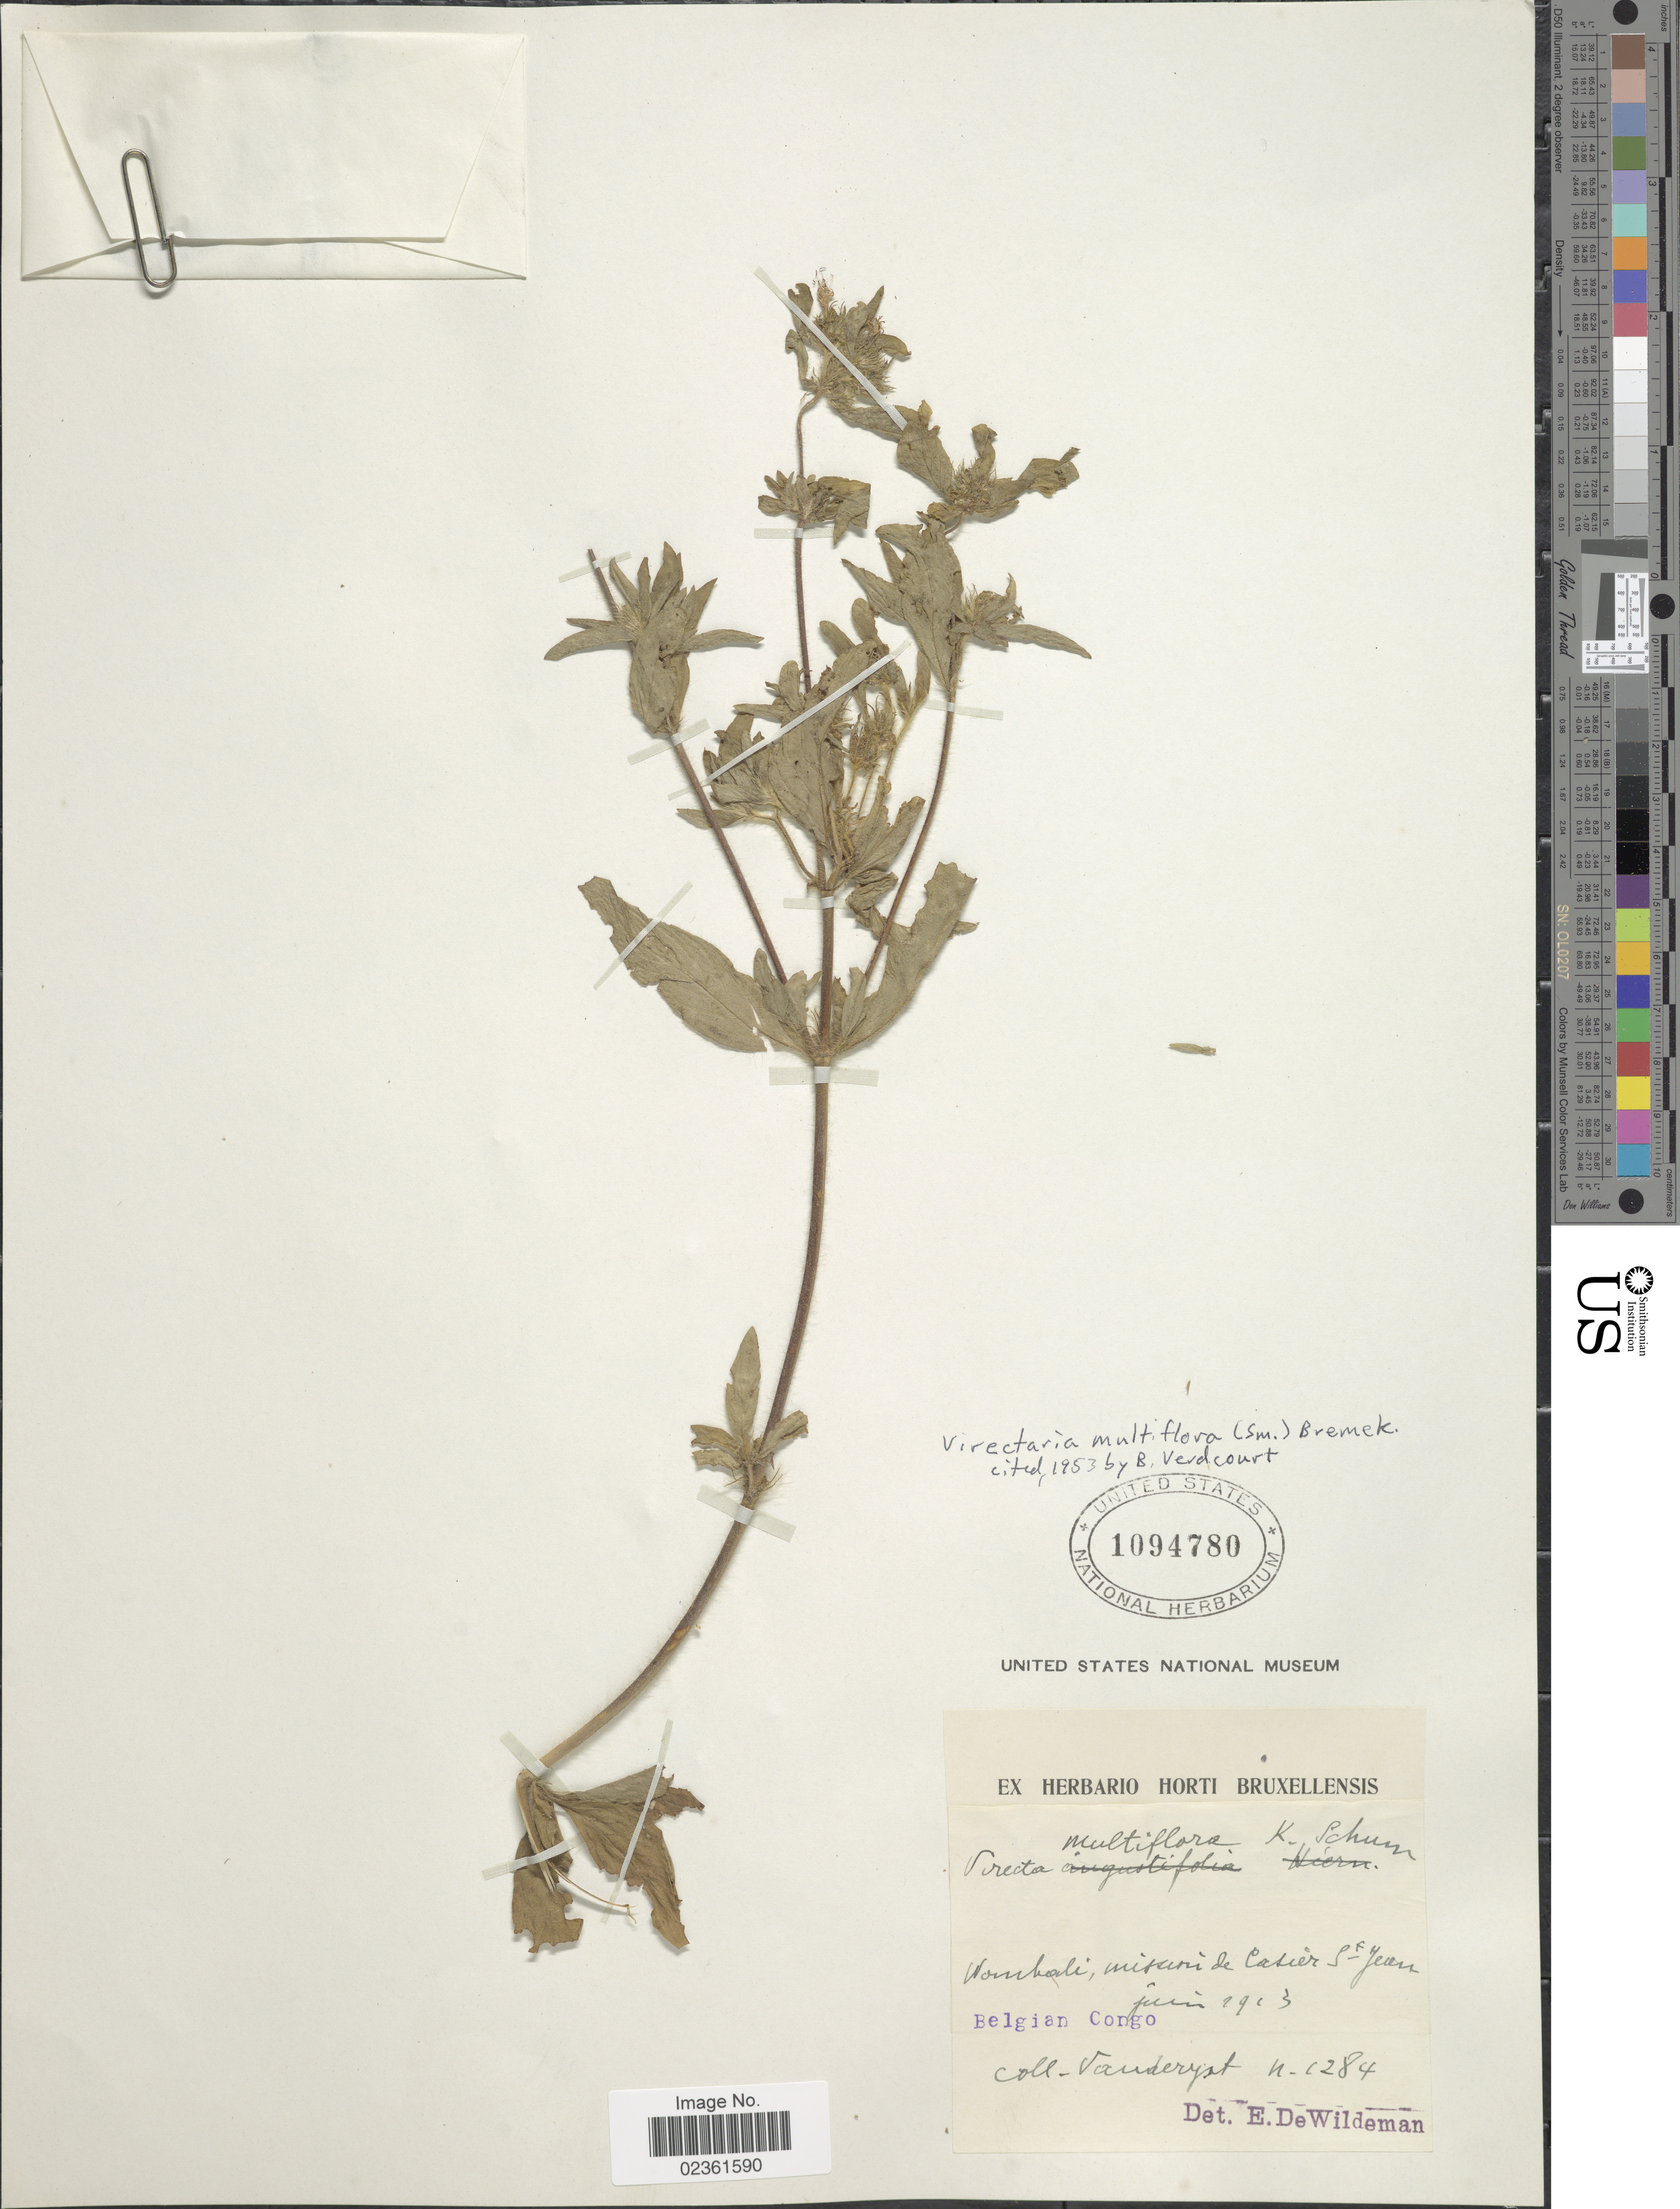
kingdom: Plantae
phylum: Tracheophyta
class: Magnoliopsida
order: Gentianales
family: Rubiaceae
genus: Virectaria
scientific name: Virectaria multiflora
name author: (Sm.) Bremek.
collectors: Vanderyst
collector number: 1284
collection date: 1913-06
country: Congo, Democratic Republic of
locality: Wombali, mission de Casier St Jean, Belgian Congo.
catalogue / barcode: US 1094780